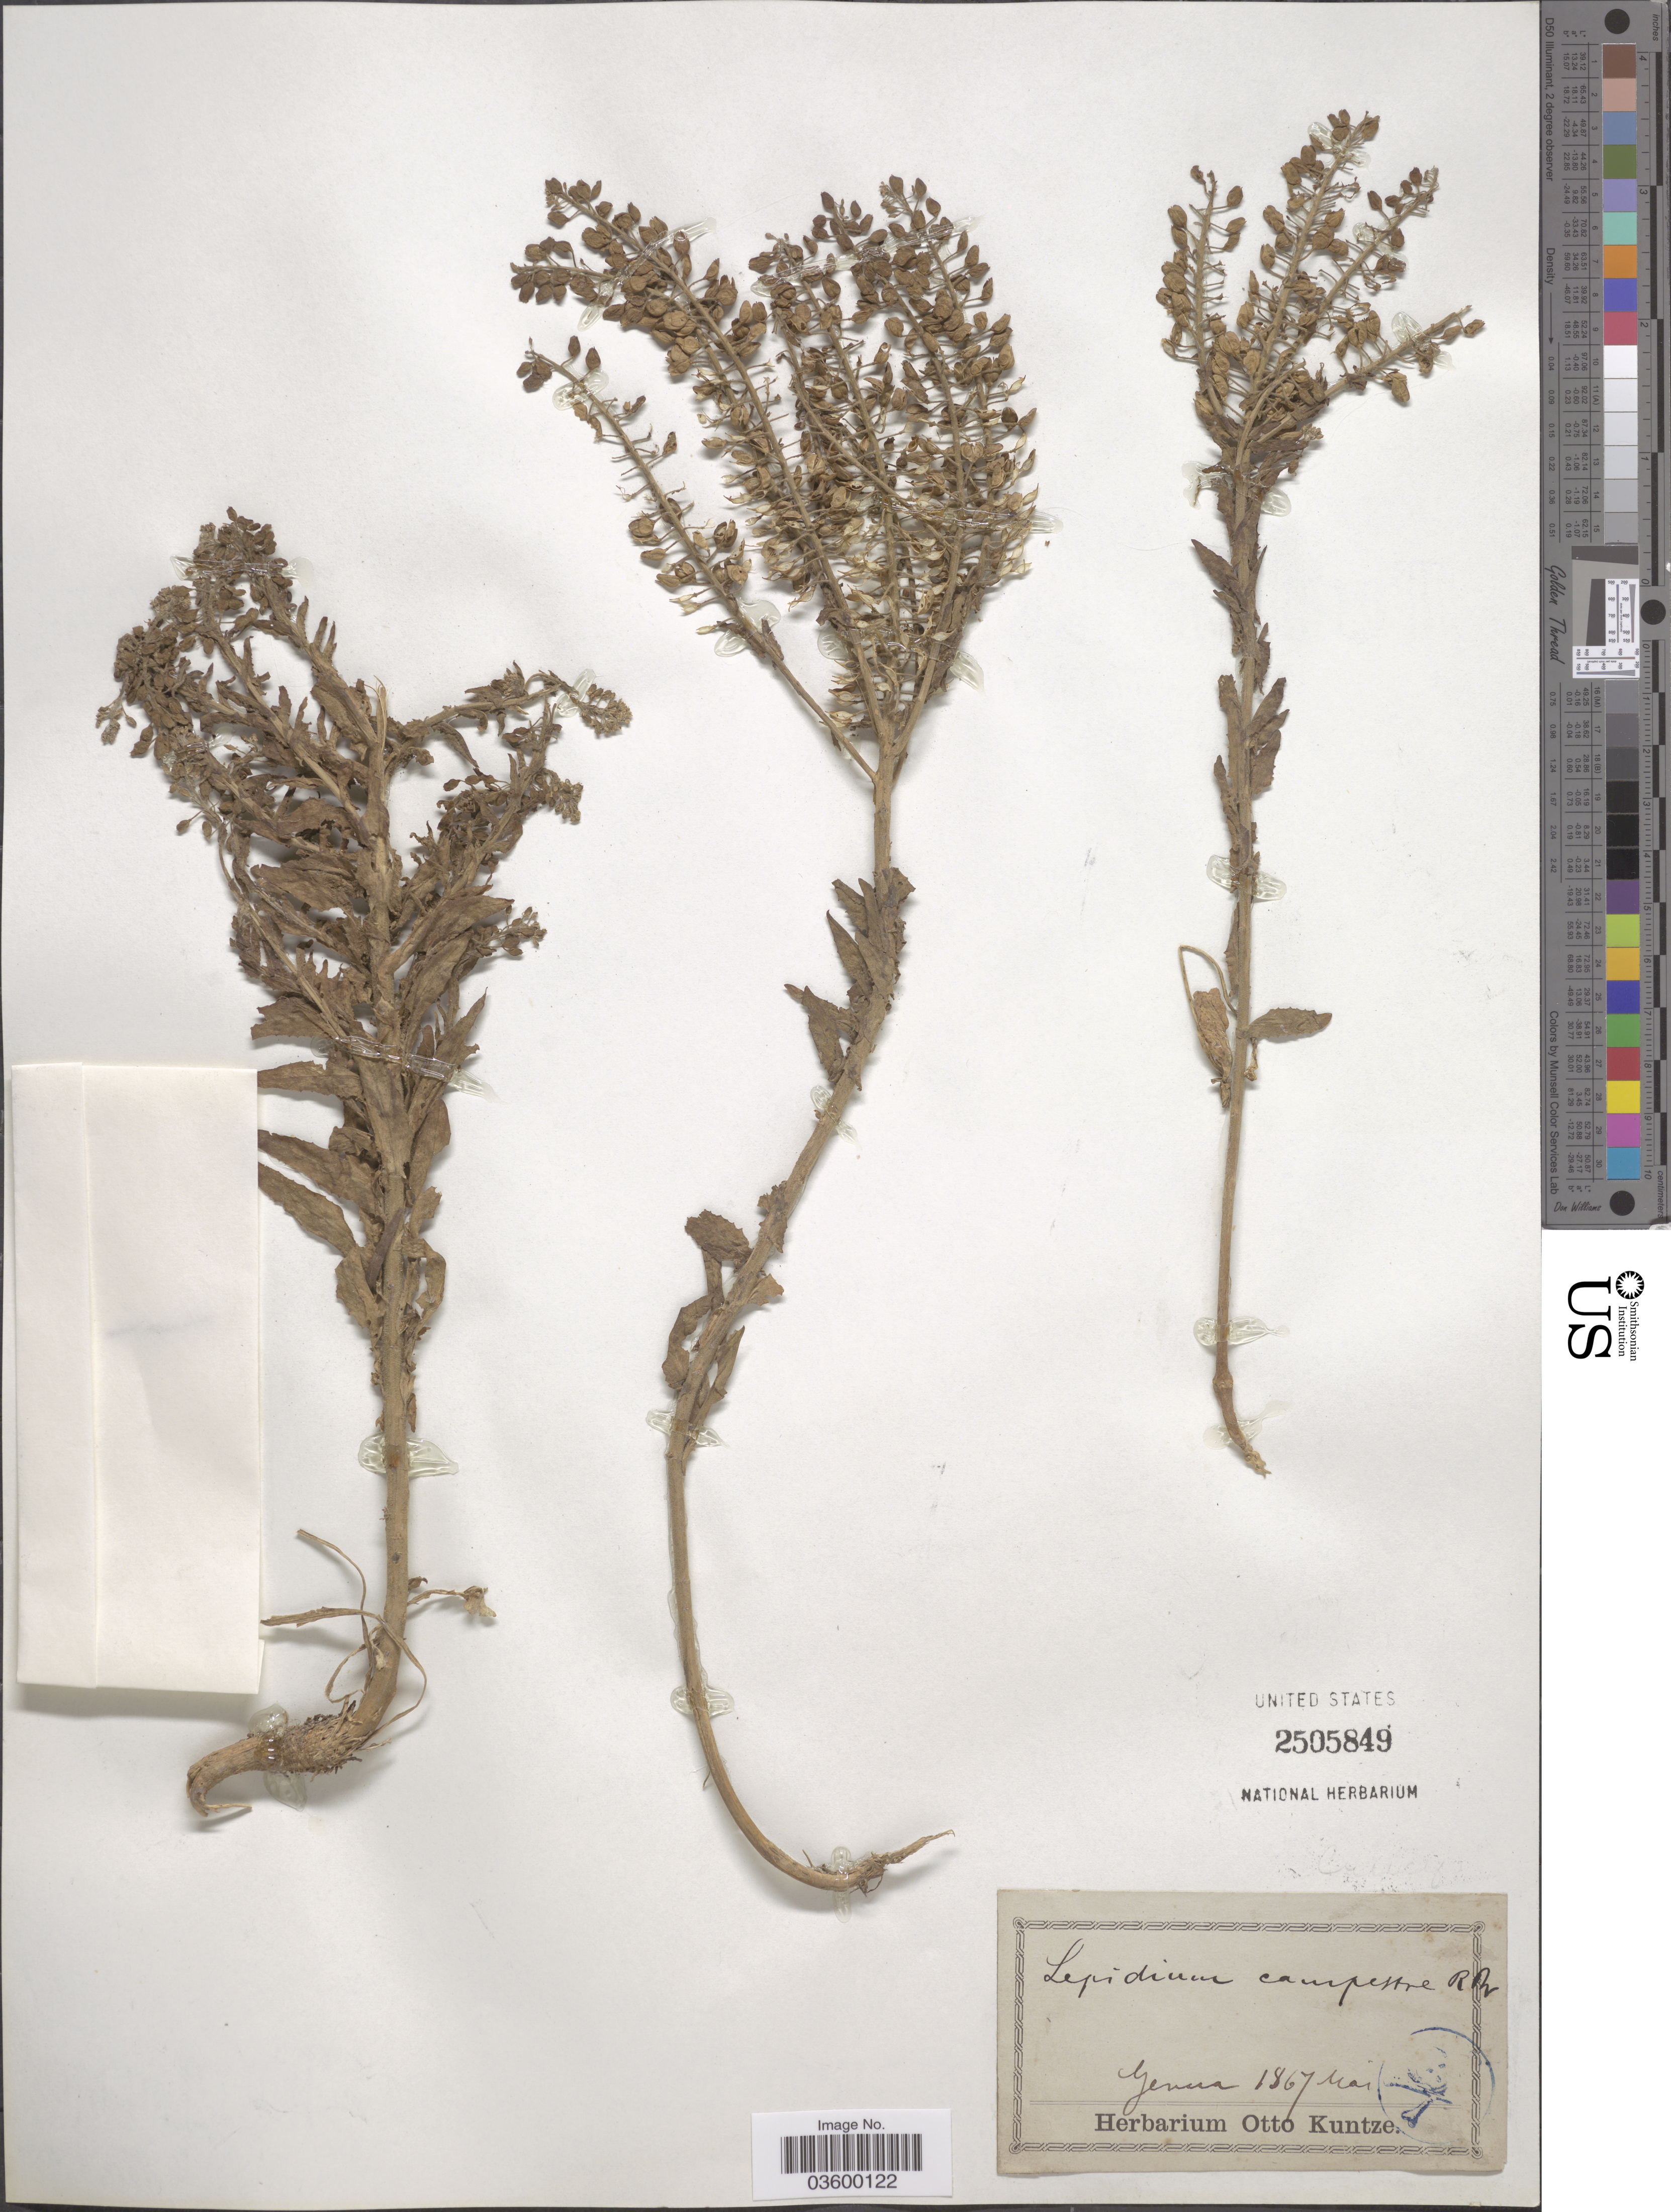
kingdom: Plantae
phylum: Tracheophyta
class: Magnoliopsida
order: Brassicales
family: Brassicaceae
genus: Lepidium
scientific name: Lepidium campestre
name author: (L.) W.T. Aiton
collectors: ex herb. Otto Kuntze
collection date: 1867-05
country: Italy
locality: Genua.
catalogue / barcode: US 2505849